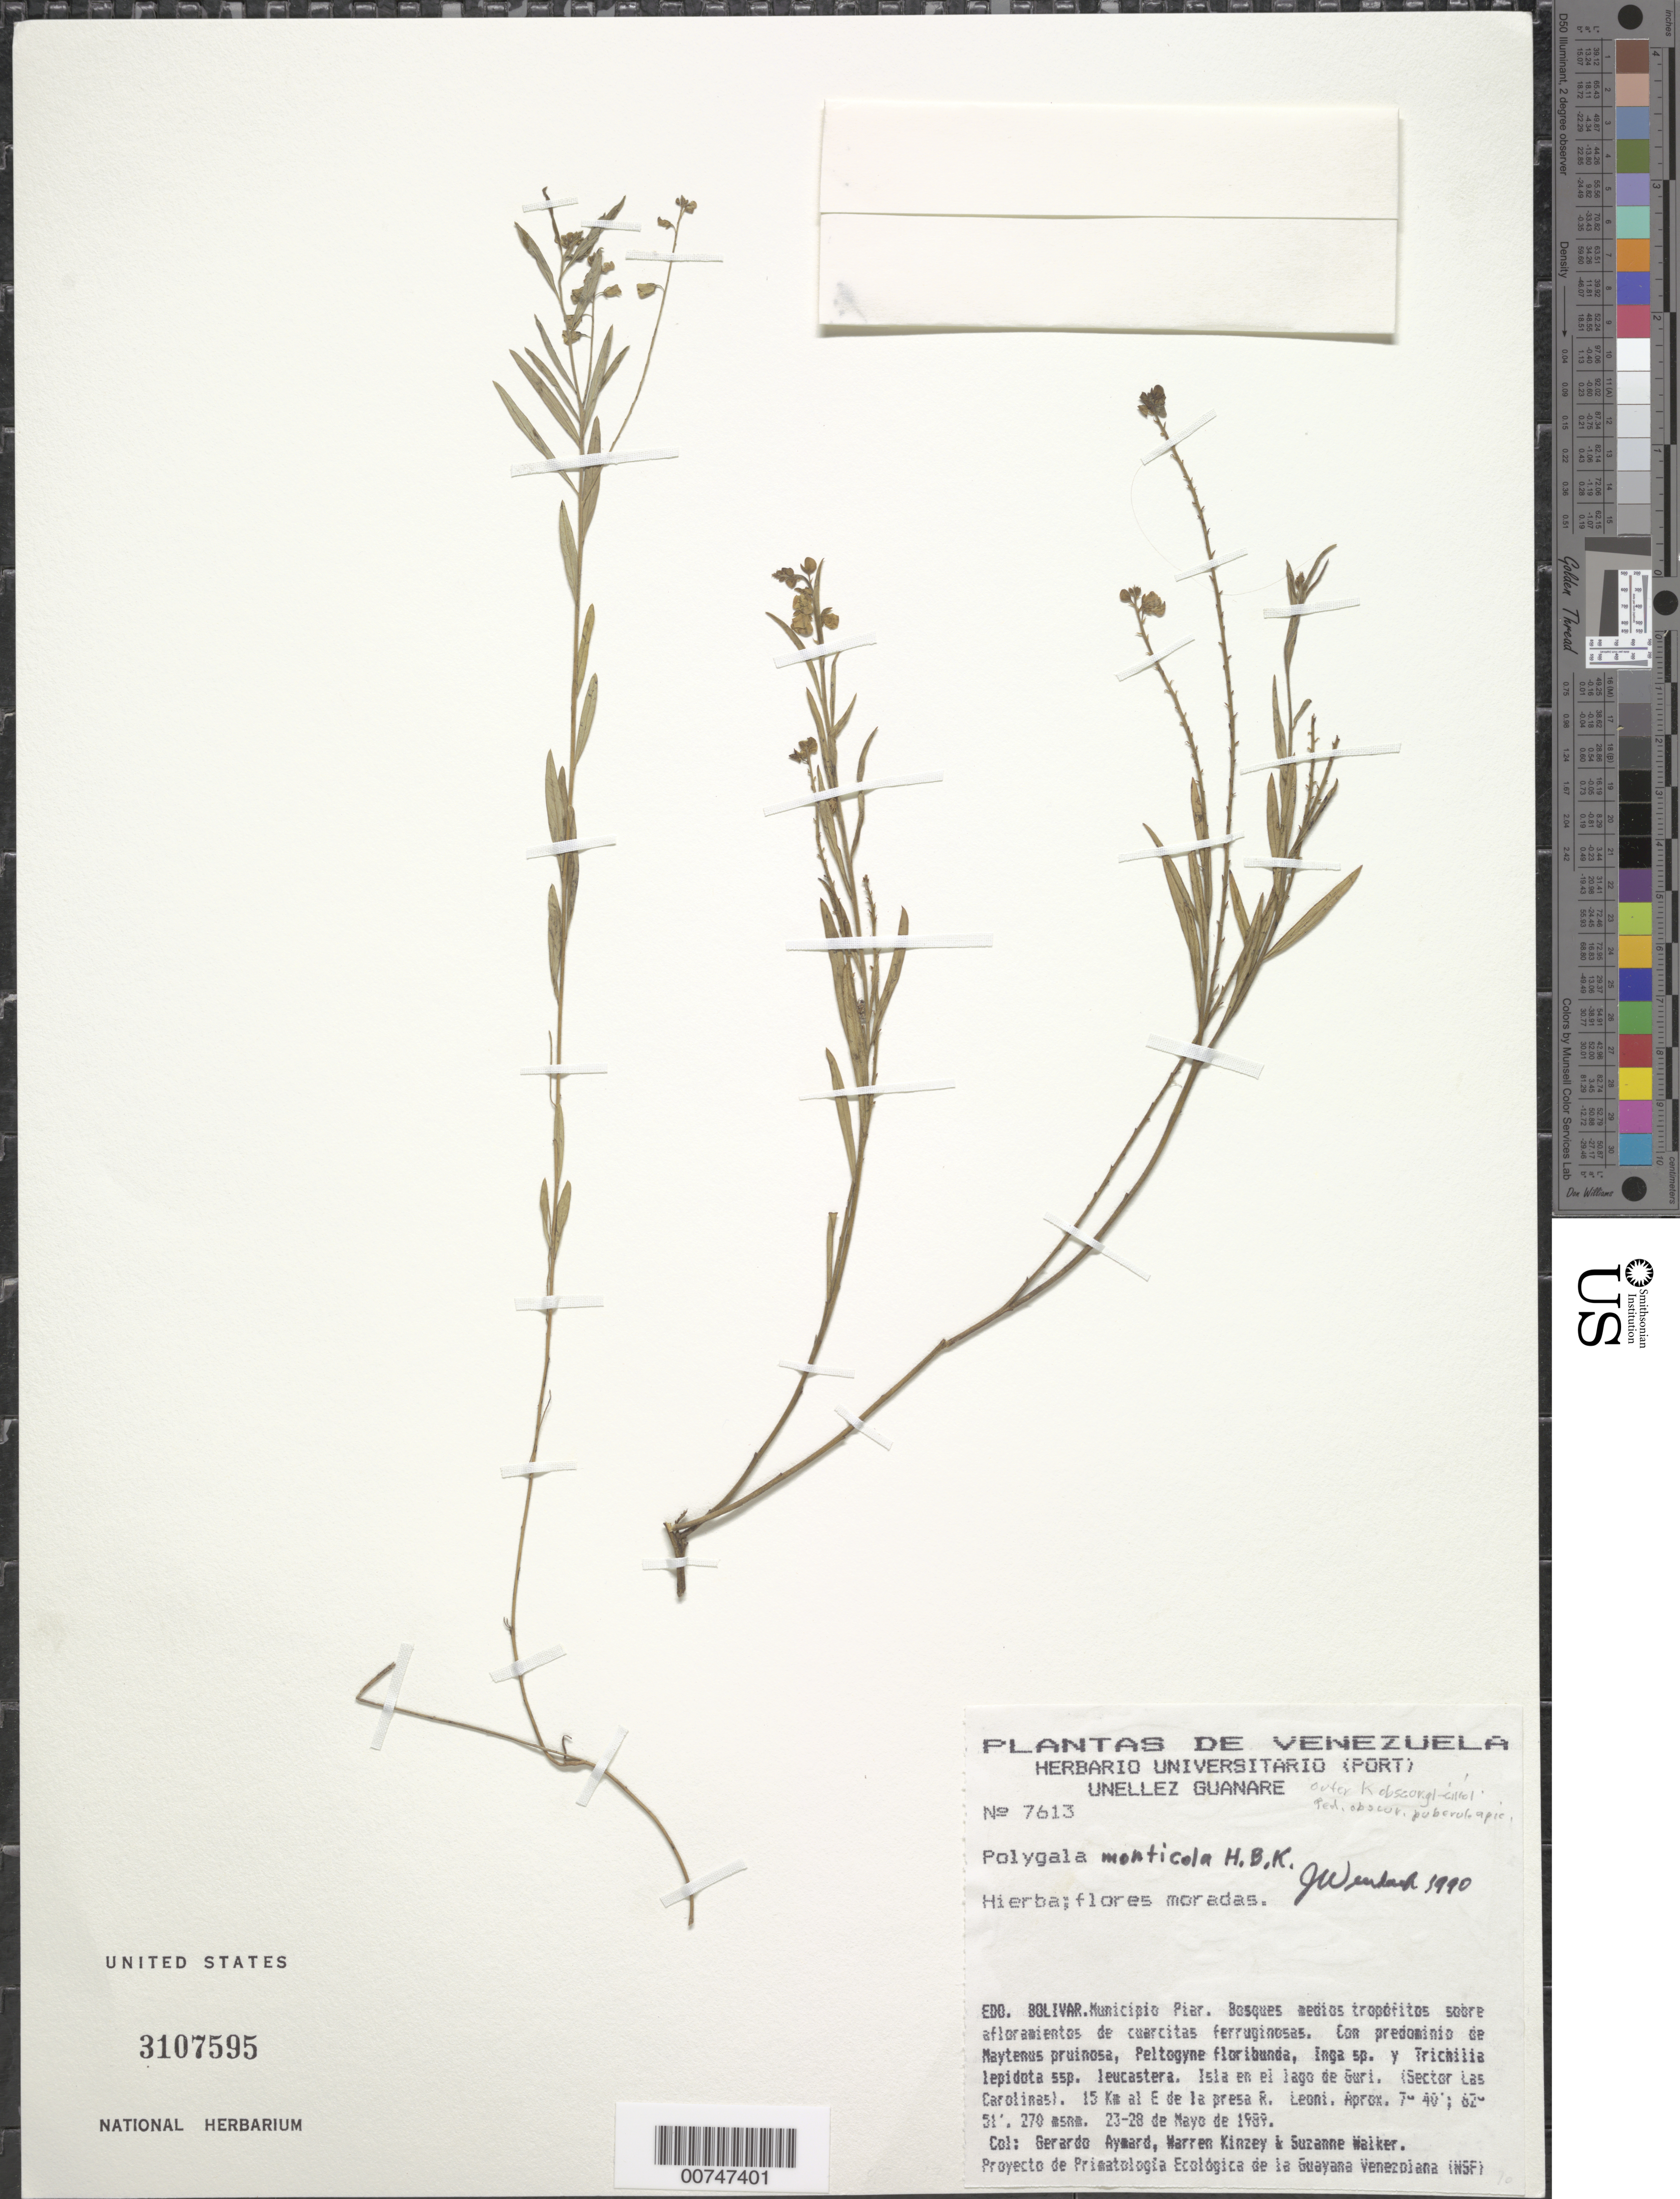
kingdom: Plantae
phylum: Tracheophyta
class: Magnoliopsida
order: Fabales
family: Polygalaceae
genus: Asemeia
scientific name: Asemeia monticola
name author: (Kunth) J.F.B. Pastore & J.R. Abbott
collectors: G. A. Aymard, W. Kinzey & S. Walker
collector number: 7613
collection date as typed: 23-May-89 to 28-May-89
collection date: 1989-05-23/1989-05-28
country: Venezuela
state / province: Bolívar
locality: Mun. Piar, Isla Lago de Guri, 15 km E of Presa R. Leoni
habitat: Bosques medios troporitos sobre afloramientos de cuarcitas ferruginosas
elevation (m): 270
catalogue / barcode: US 3107595